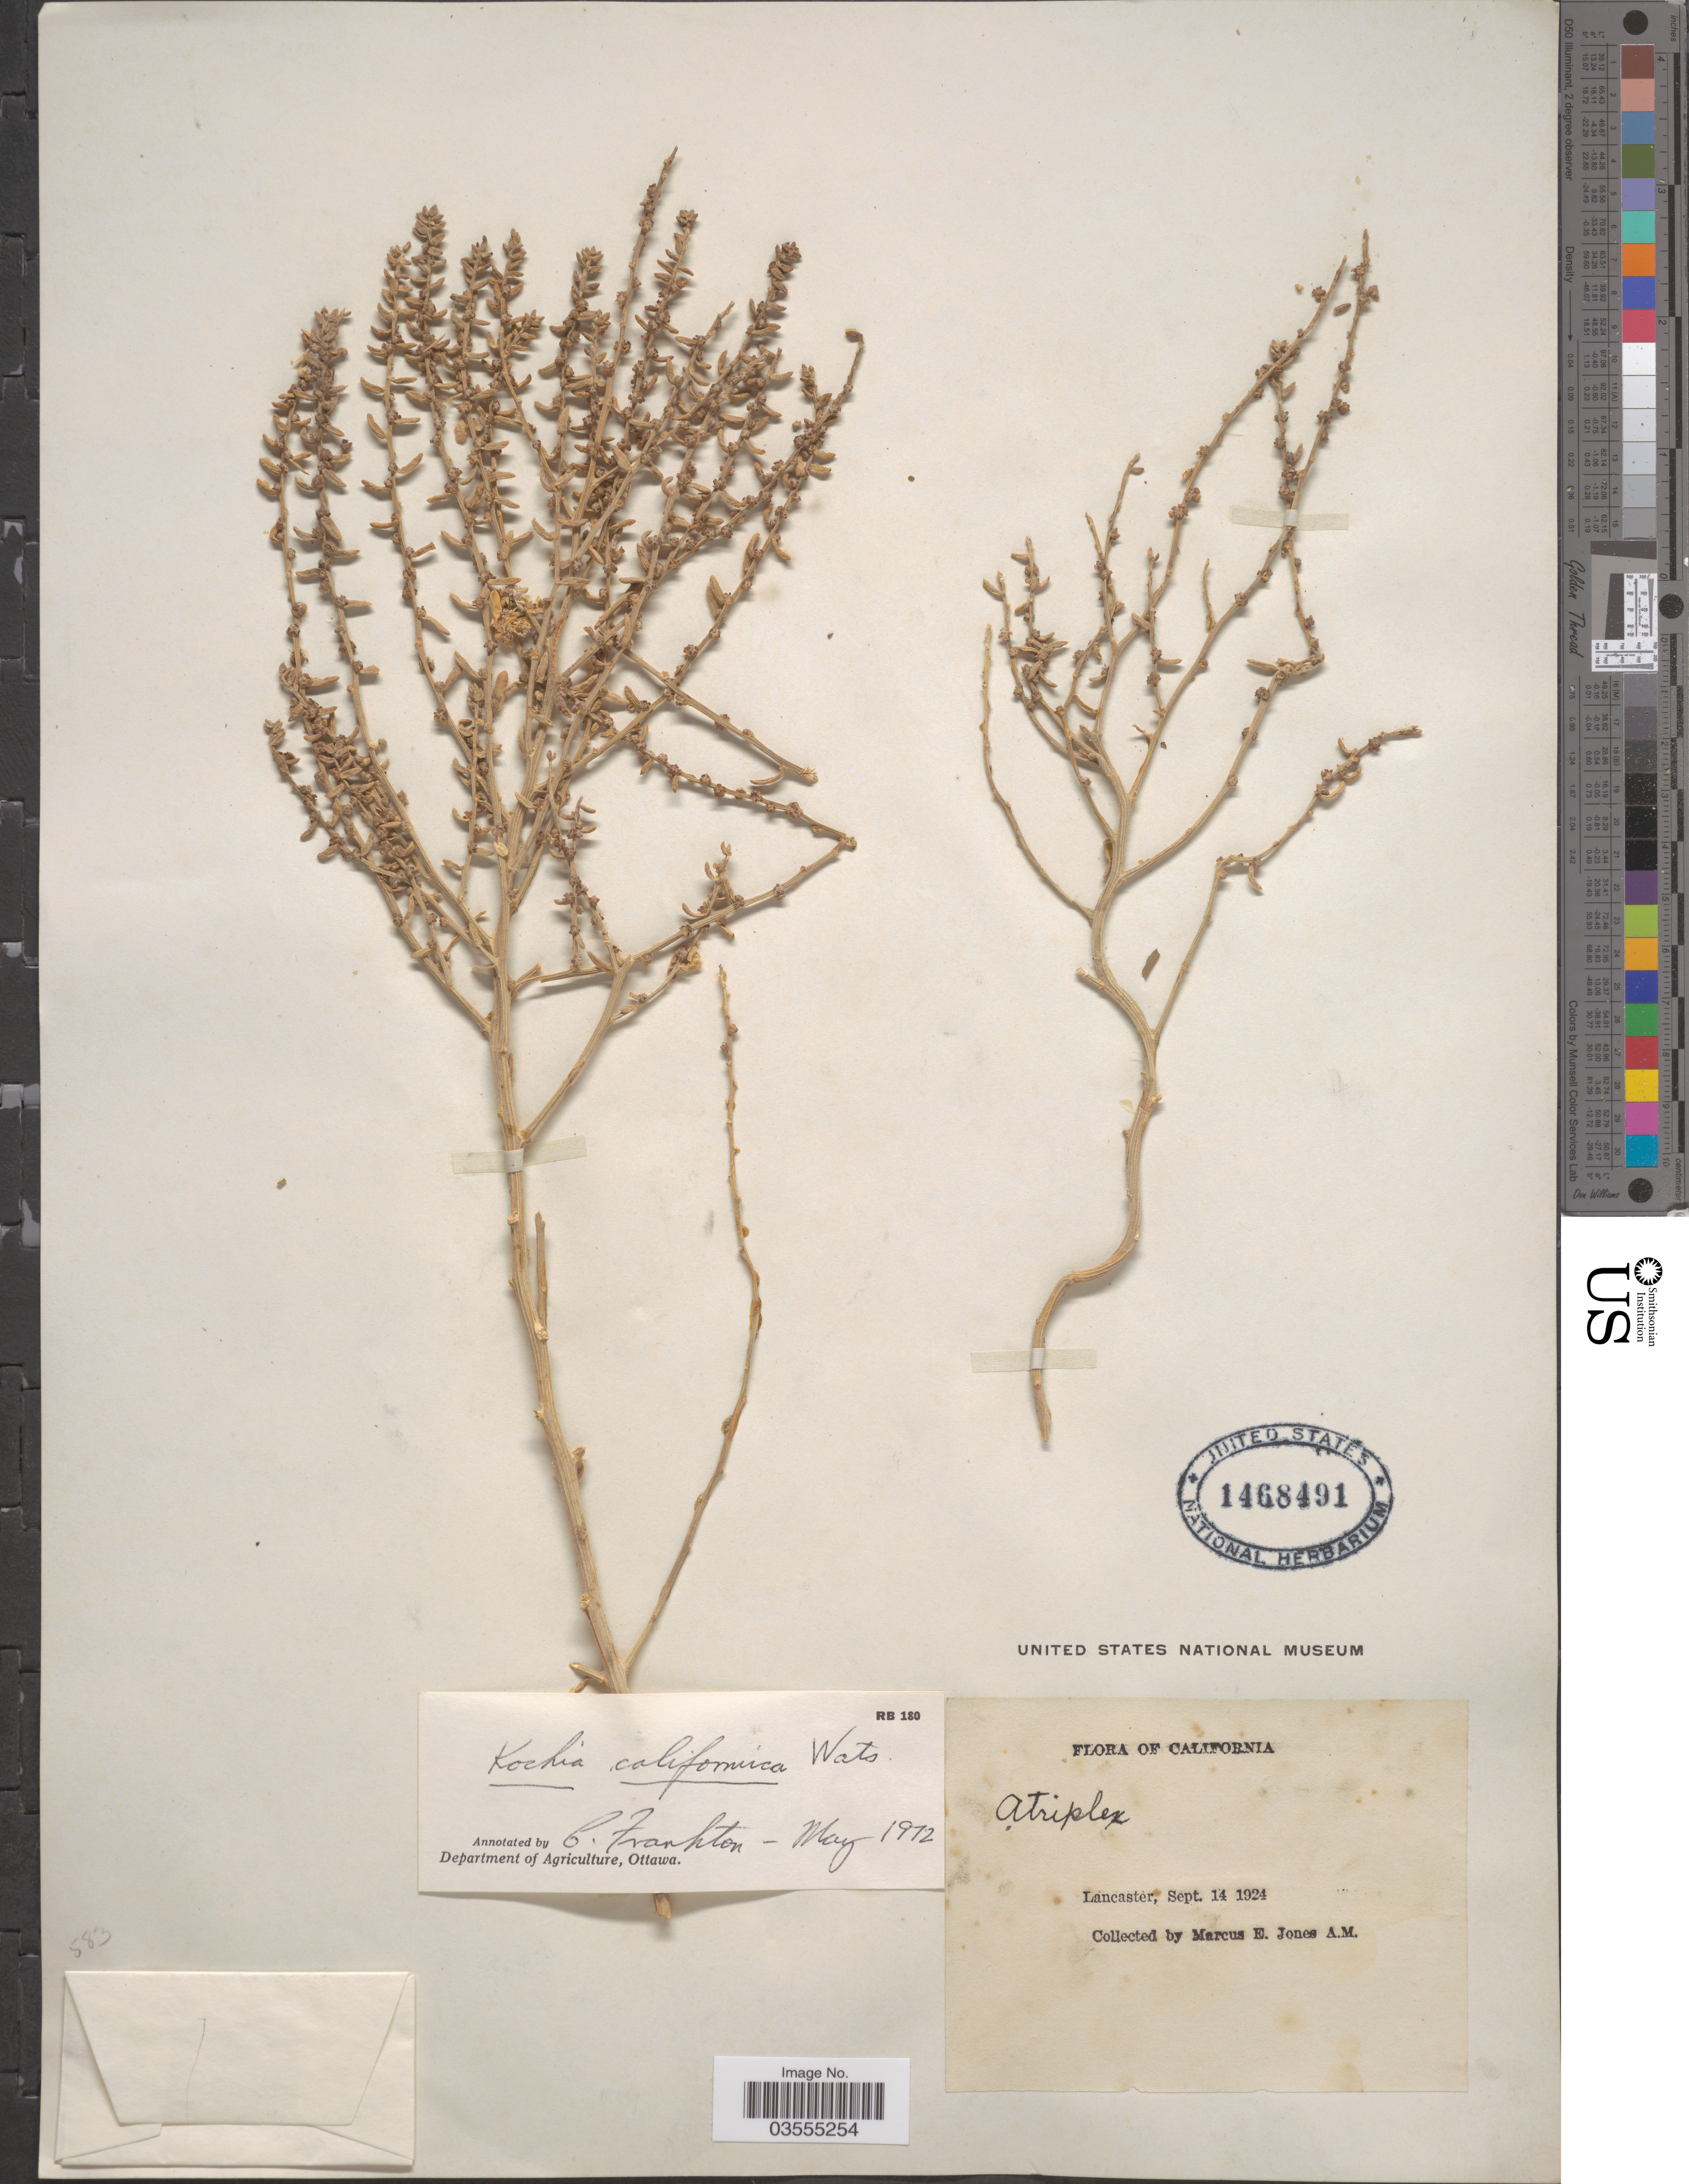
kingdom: Plantae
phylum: Tracheophyta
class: Magnoliopsida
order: Caryophyllales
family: Amaranthaceae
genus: Neokochia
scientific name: Neokochia californica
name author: (S. Watson) G.L. Chu & S.C. Sand.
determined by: U.S. National Herbarium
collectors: M. E. Jones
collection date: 1924-09-14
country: United States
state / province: California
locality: Lancaster.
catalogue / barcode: US 1468491